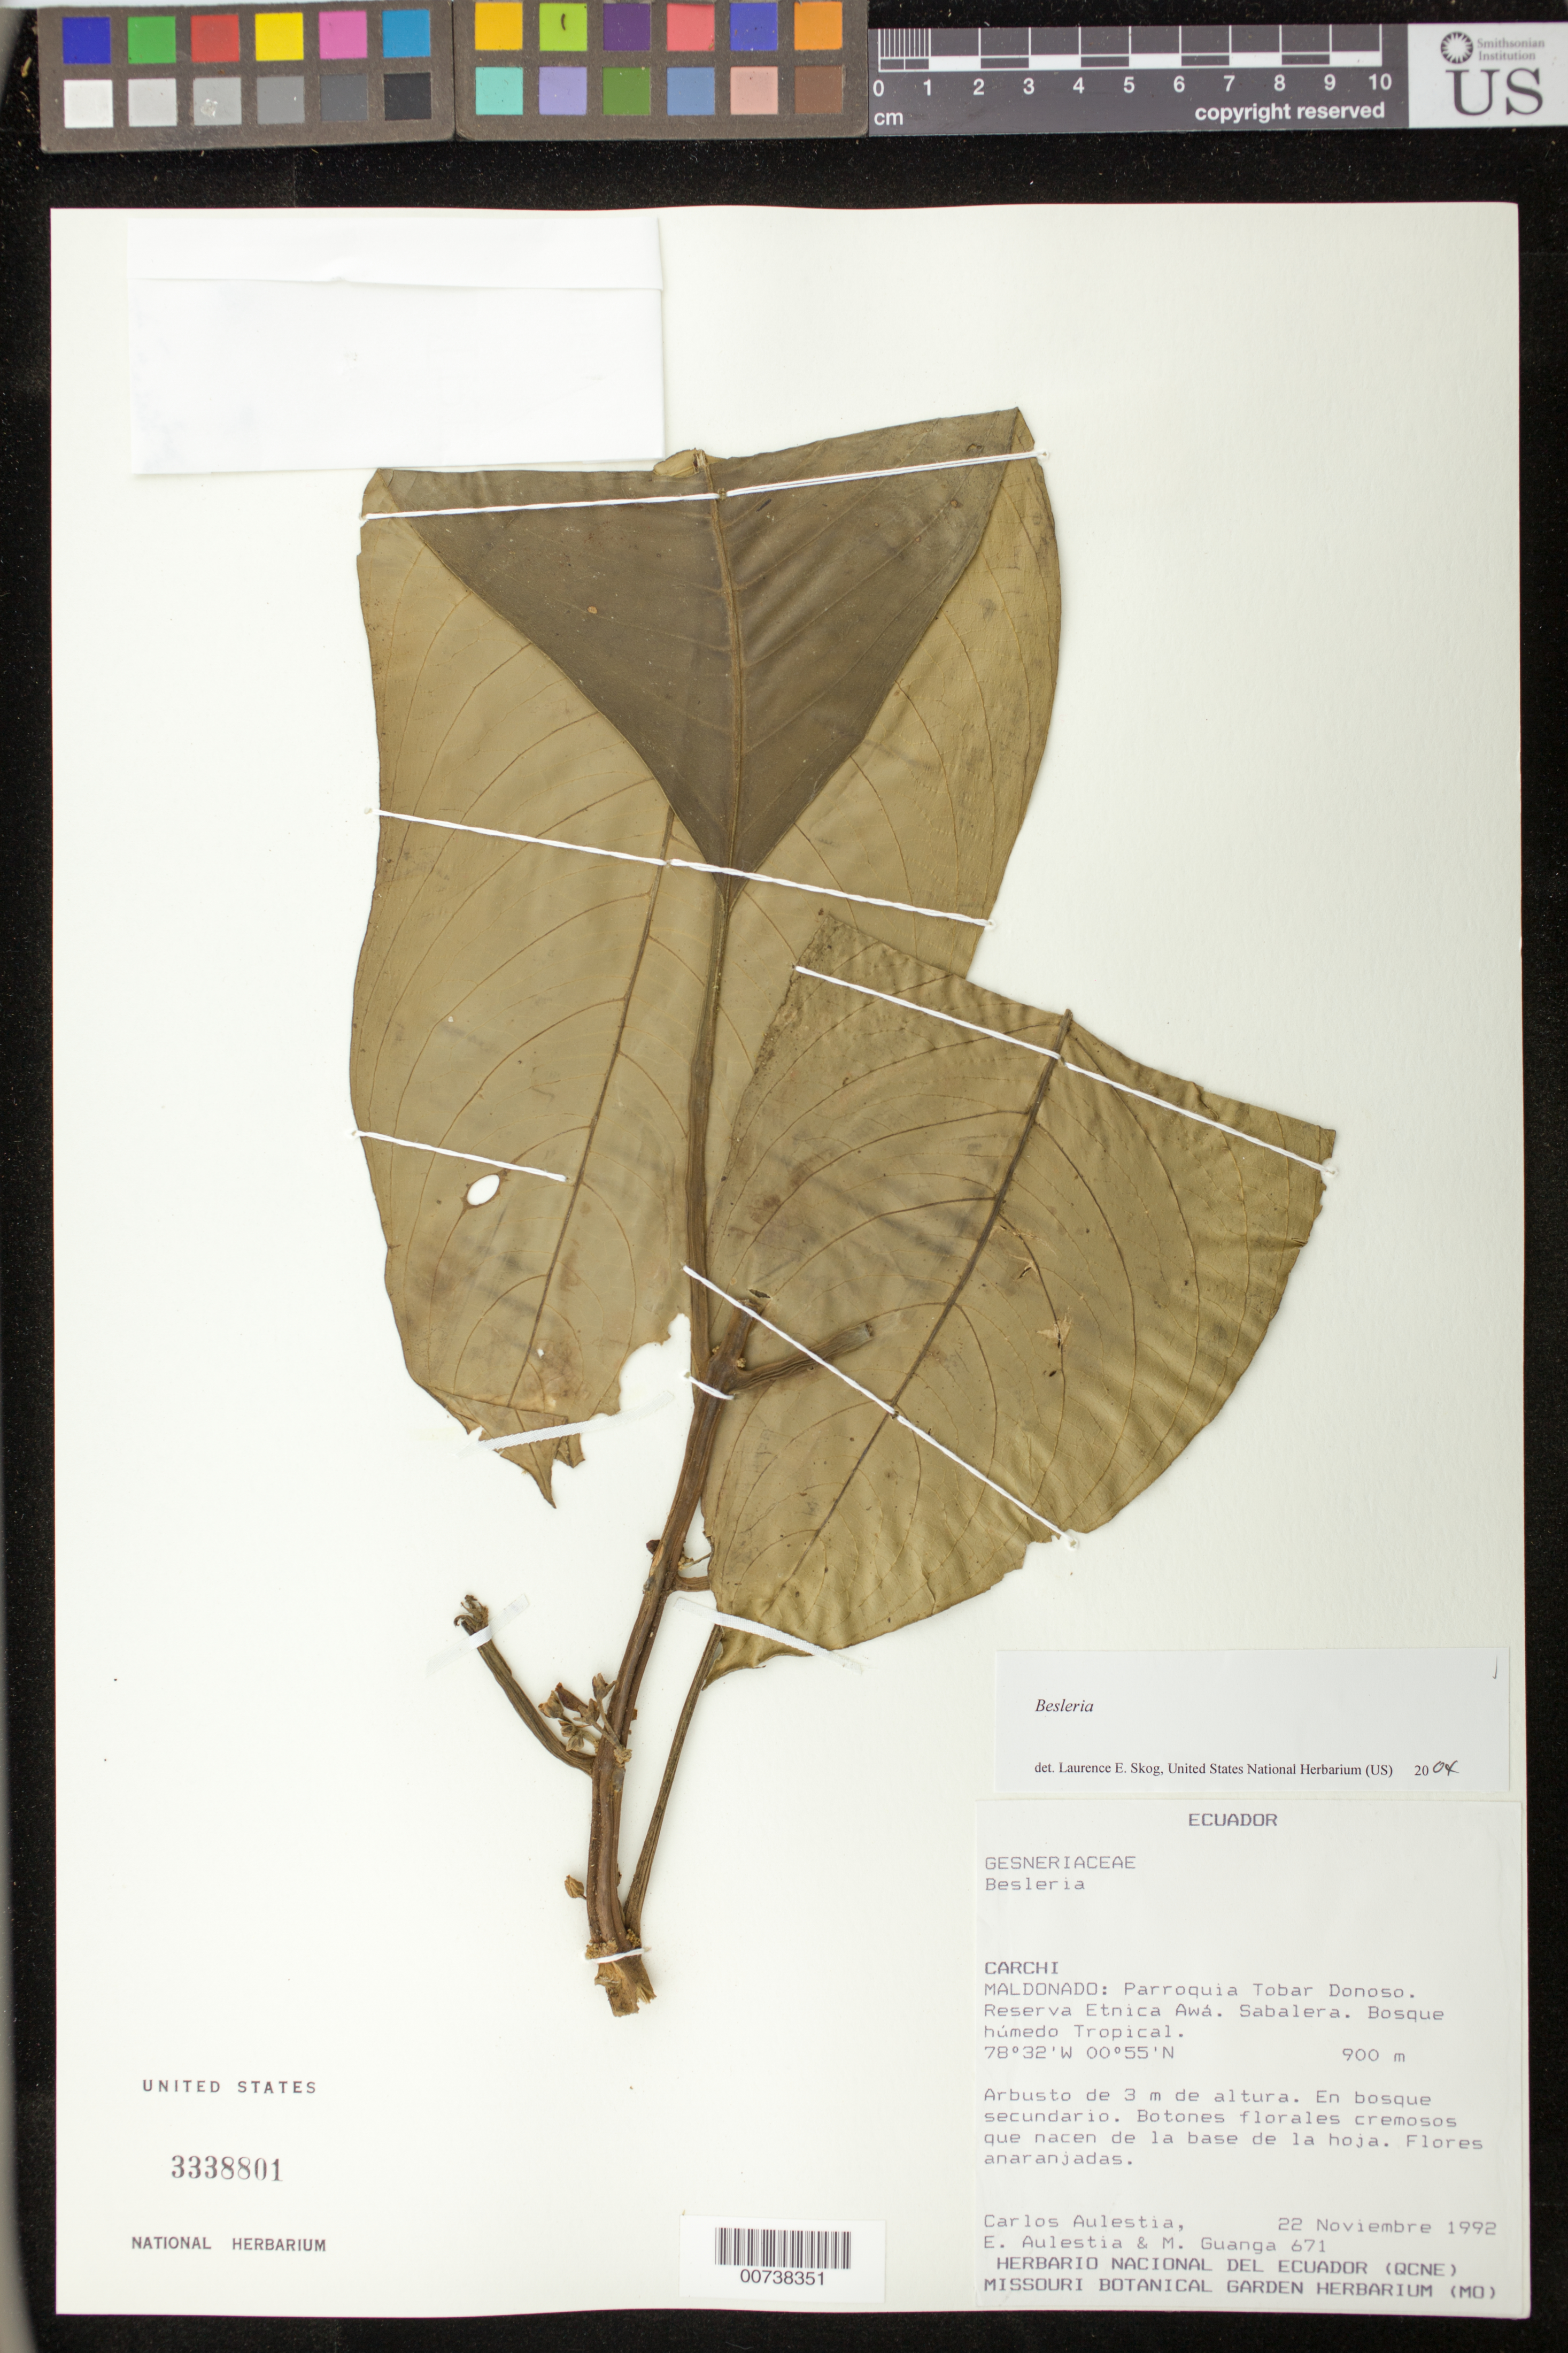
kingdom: Plantae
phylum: Tracheophyta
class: Magnoliopsida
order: Lamiales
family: Gesneriaceae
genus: Besleria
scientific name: Besleria sp.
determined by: Skog, Laurence E.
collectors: C. Aulestia, E. Aulestia & M. Guanga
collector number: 671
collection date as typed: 22 Nov 1992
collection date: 1992-11-22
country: Ecuador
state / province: Carchi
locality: Maldonado: Parroquia Tobar Donoso, Reserva Etnica Awá, Sabalera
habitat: Bosque húmedo tropical; en bosque secundario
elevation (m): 900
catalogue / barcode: US 3338801